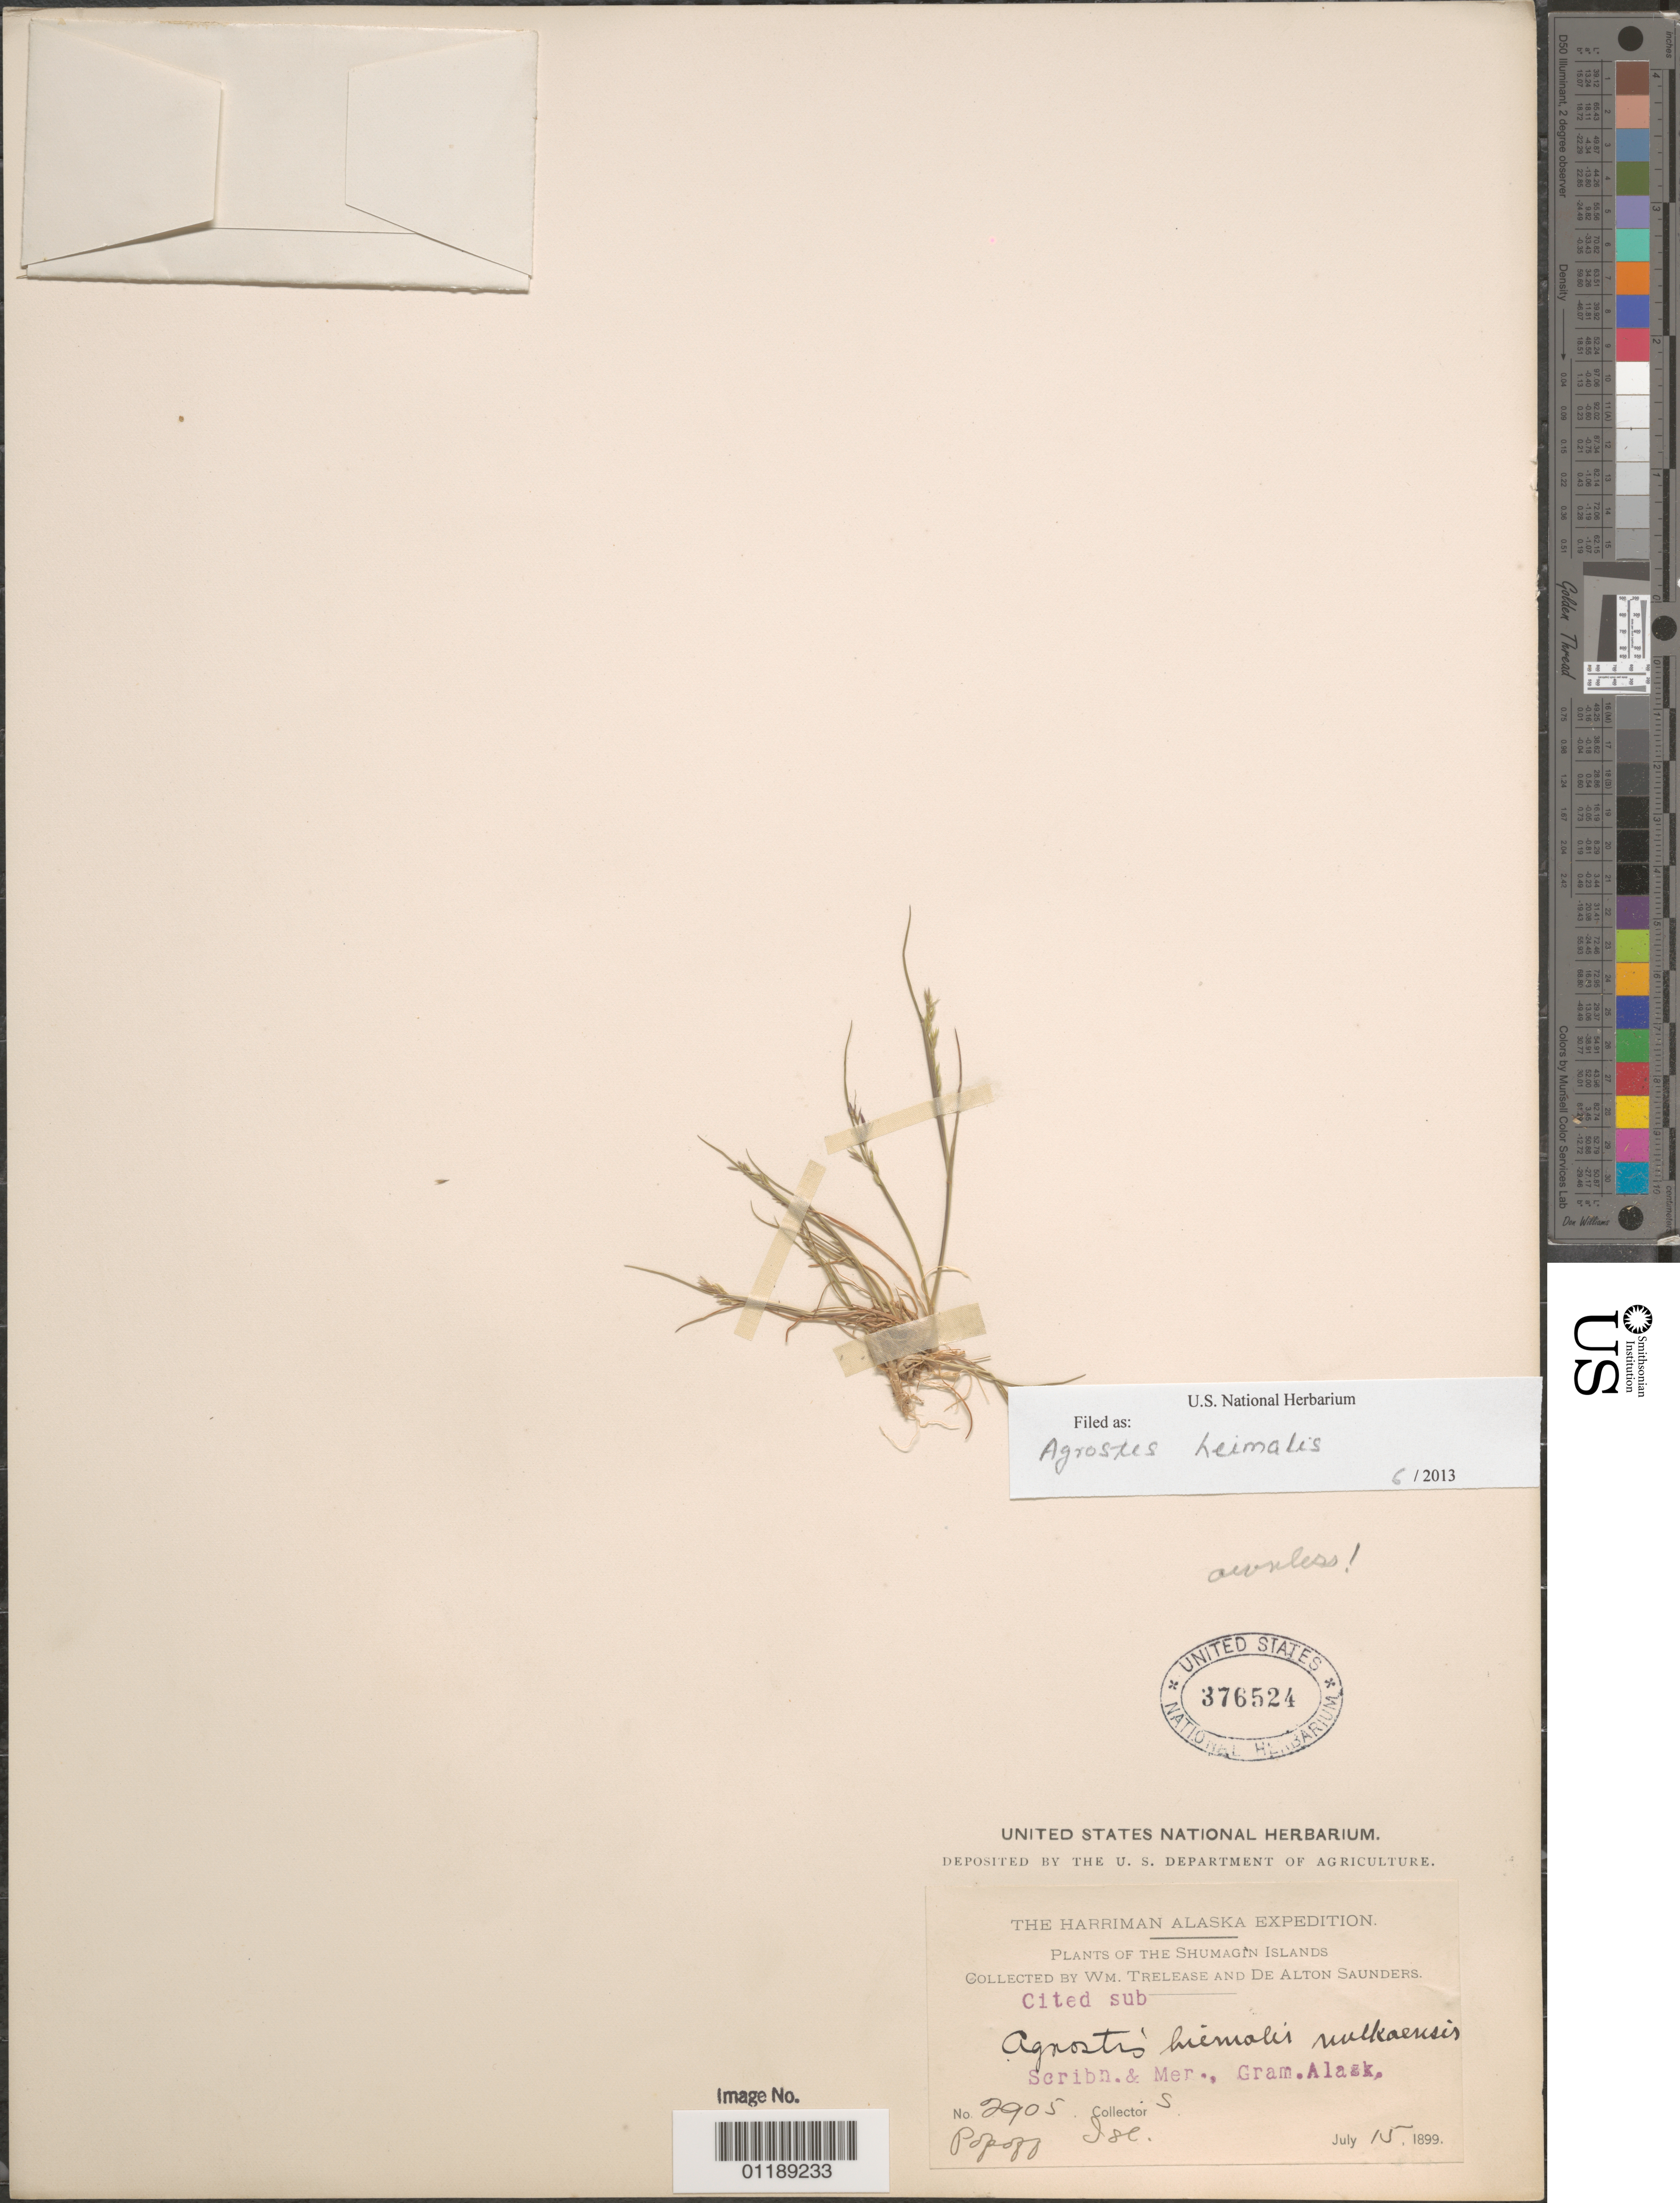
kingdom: Plantae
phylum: Tracheophyta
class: Liliopsida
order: Poales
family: Poaceae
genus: Agrostis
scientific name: Agrostis hiemalis (Walter) Britton et al., orth. var.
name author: (Walter) Britton et al.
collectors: W. Trelease & D. A. Saunders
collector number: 2905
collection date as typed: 15 Jul 1899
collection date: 1899-07-15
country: United States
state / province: Alaska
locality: Popof Island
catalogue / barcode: US 376524